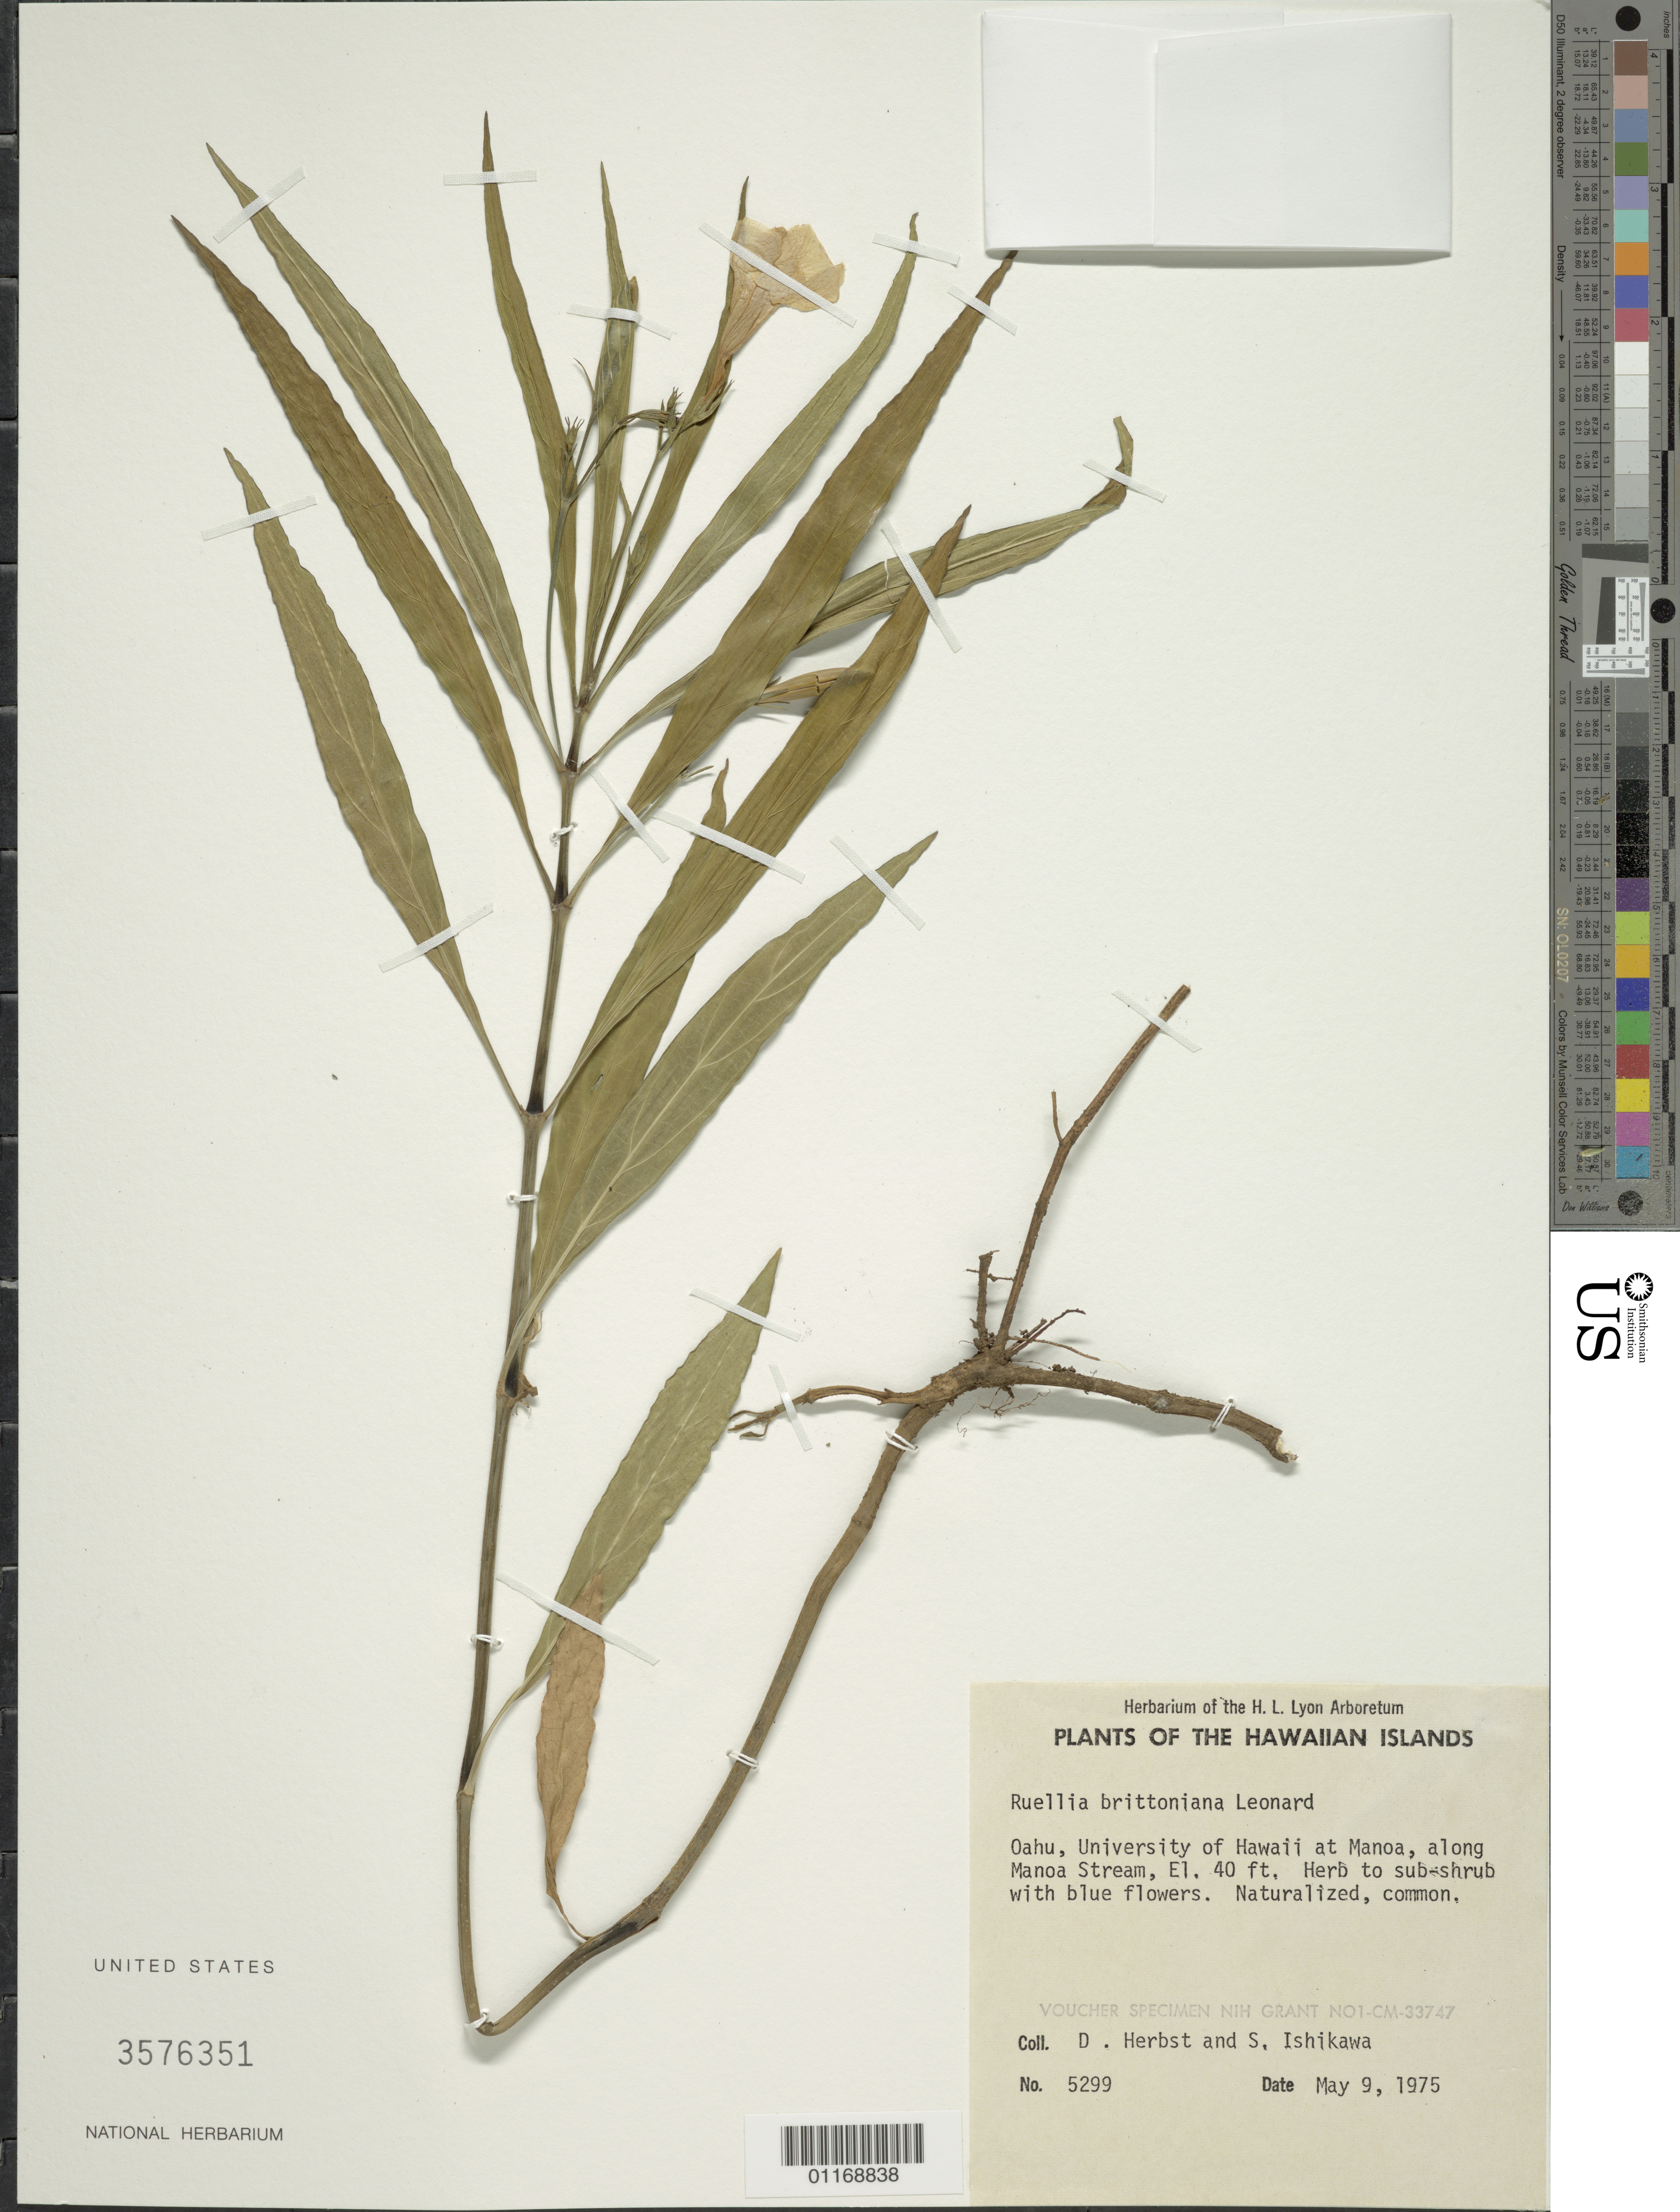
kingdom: Plantae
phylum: Tracheophyta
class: Magnoliopsida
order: Lamiales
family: Acanthaceae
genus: Ruellia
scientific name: Ruellia simplex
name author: C. Wright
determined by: Wagner, W. L., (BOT), Smithsonian Institution - National Museum of Natural History (UNITED STATES)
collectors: D. R. Herbst & S. Ishikawa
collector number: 5299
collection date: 1975-05-09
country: United States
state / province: Hawaii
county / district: Honolulu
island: Oahu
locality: University of Hawaii at Manoa, along Manoa Stream.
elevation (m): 12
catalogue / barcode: US 3576351